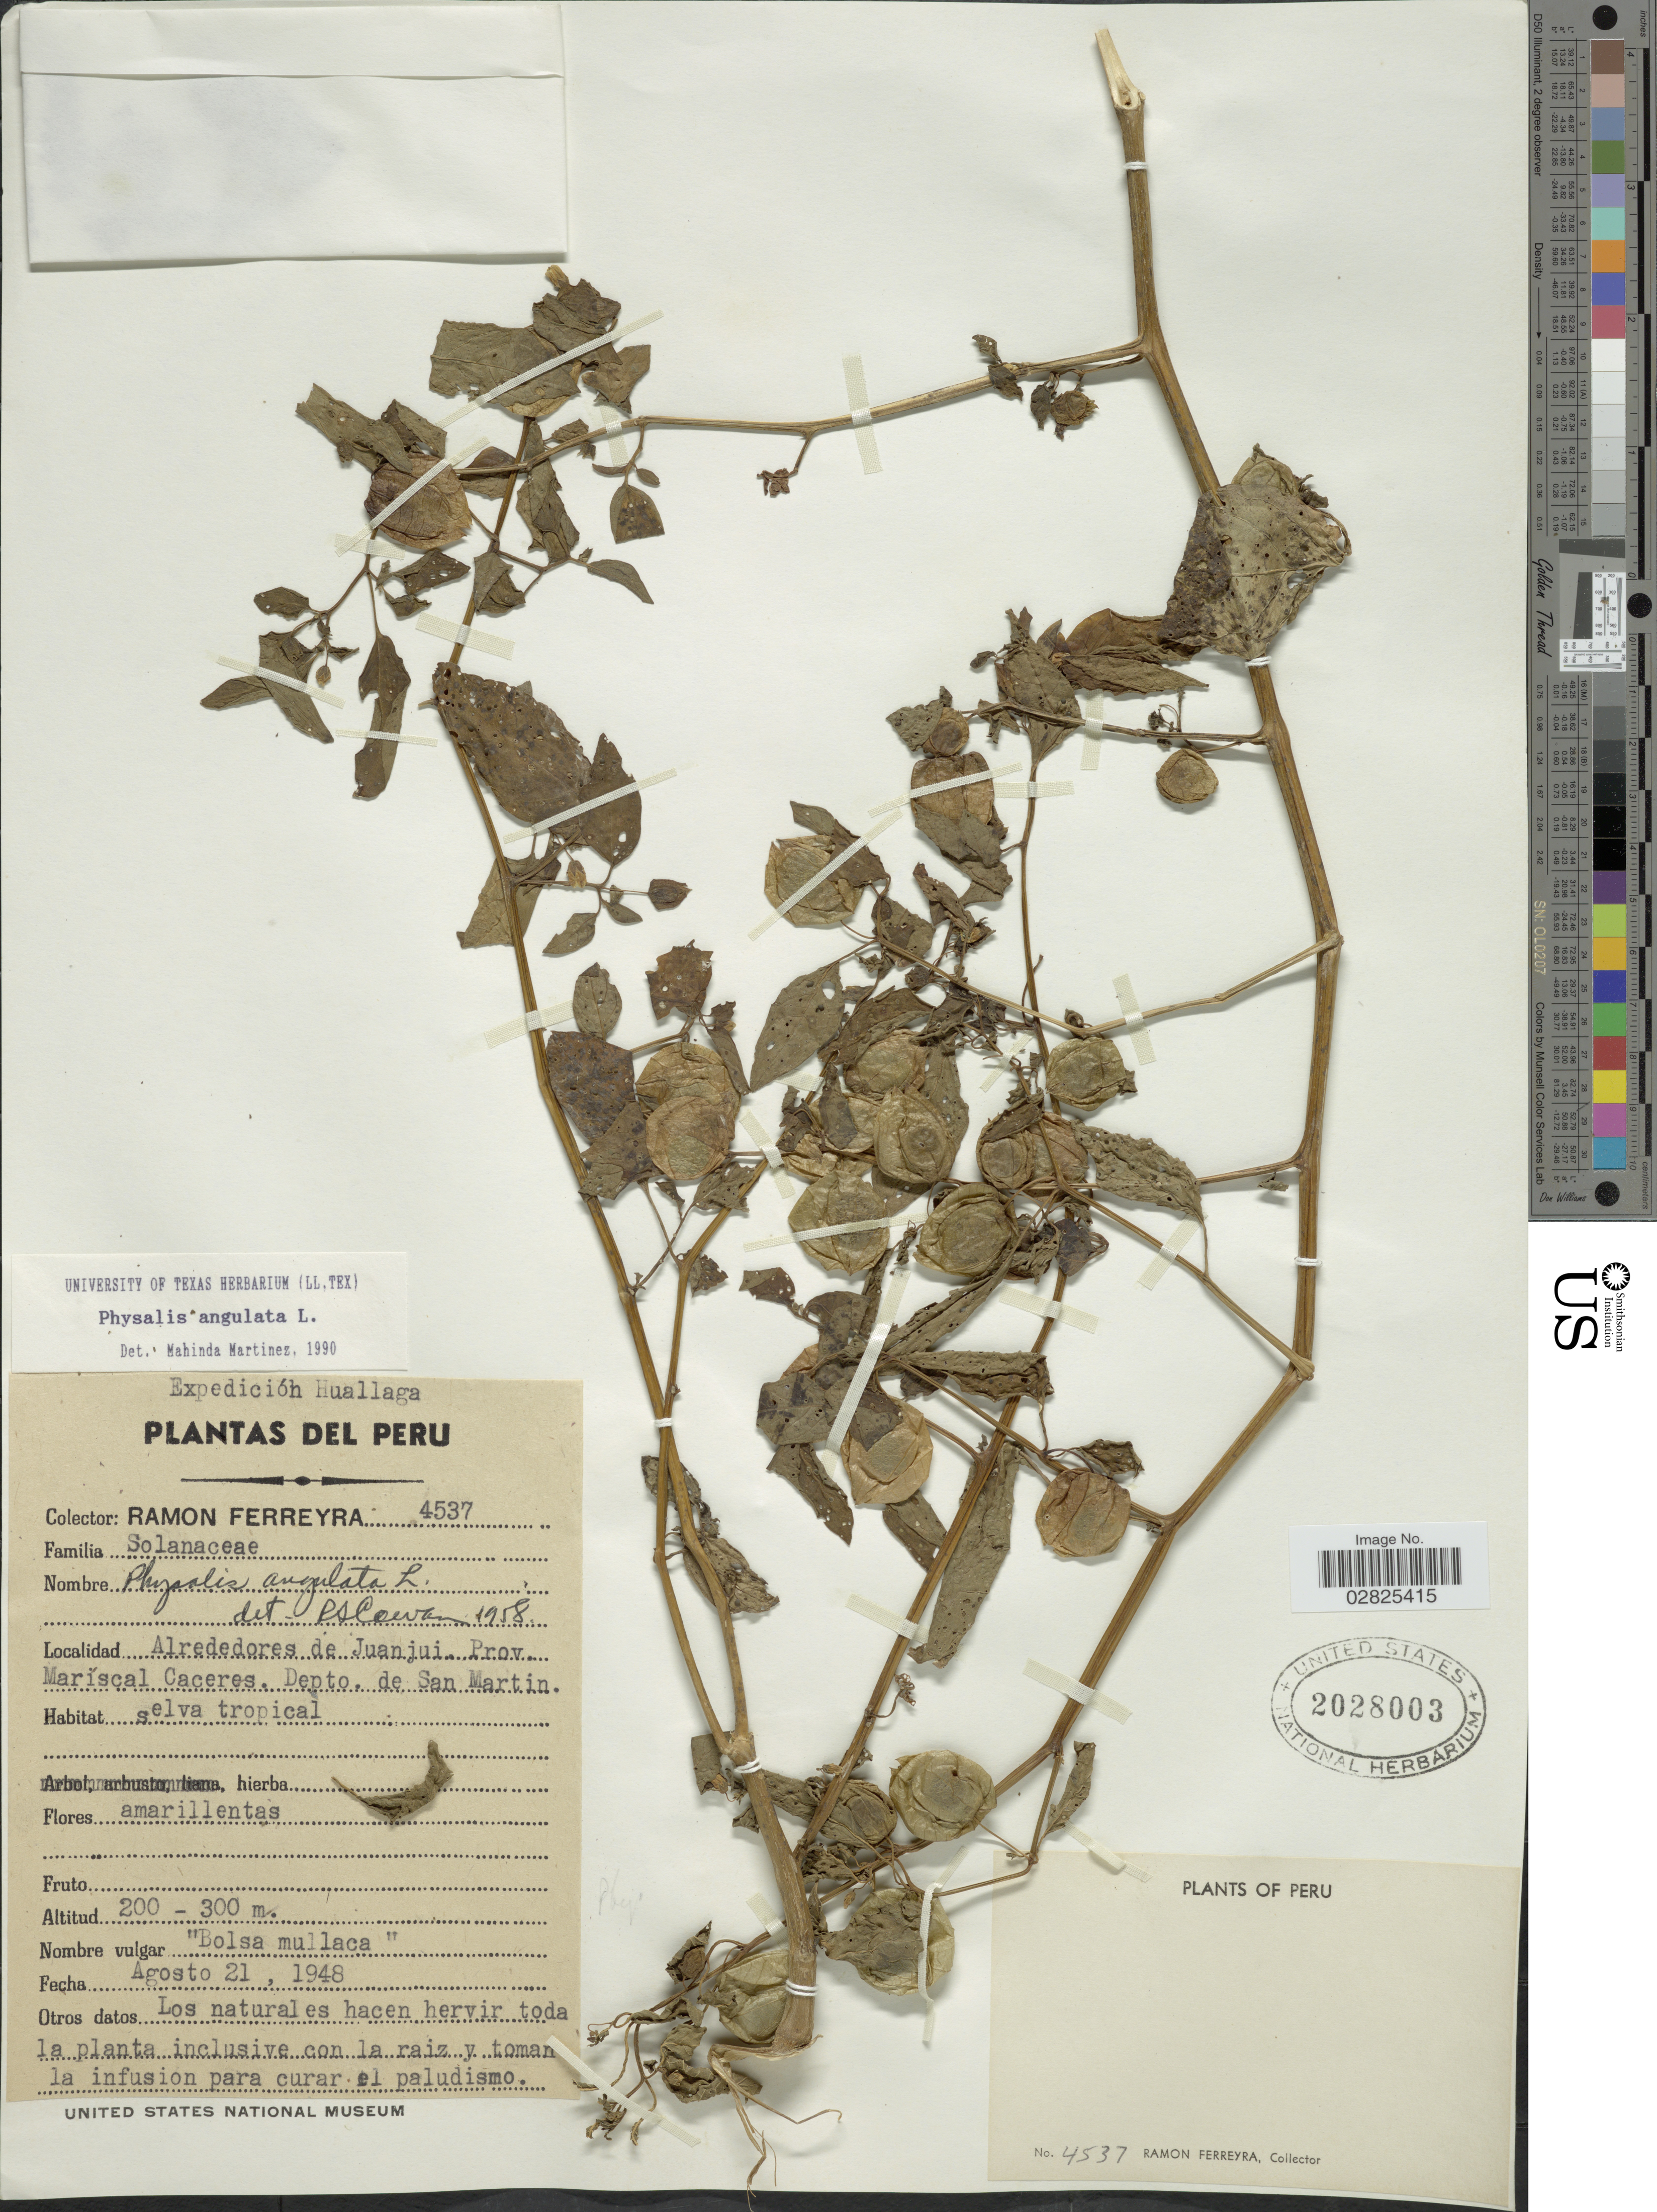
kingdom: Plantae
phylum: Tracheophyta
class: Magnoliopsida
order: Solanales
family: Solanaceae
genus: Physalis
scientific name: Physalis angulata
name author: L.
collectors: R. A. Ferreyra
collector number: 4537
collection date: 1948-08-21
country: Peru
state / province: San Martín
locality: Alrededores de Juanjui. Prov. Mariscal Caceres. Depto. de San Martin.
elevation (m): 200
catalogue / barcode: US 2028003